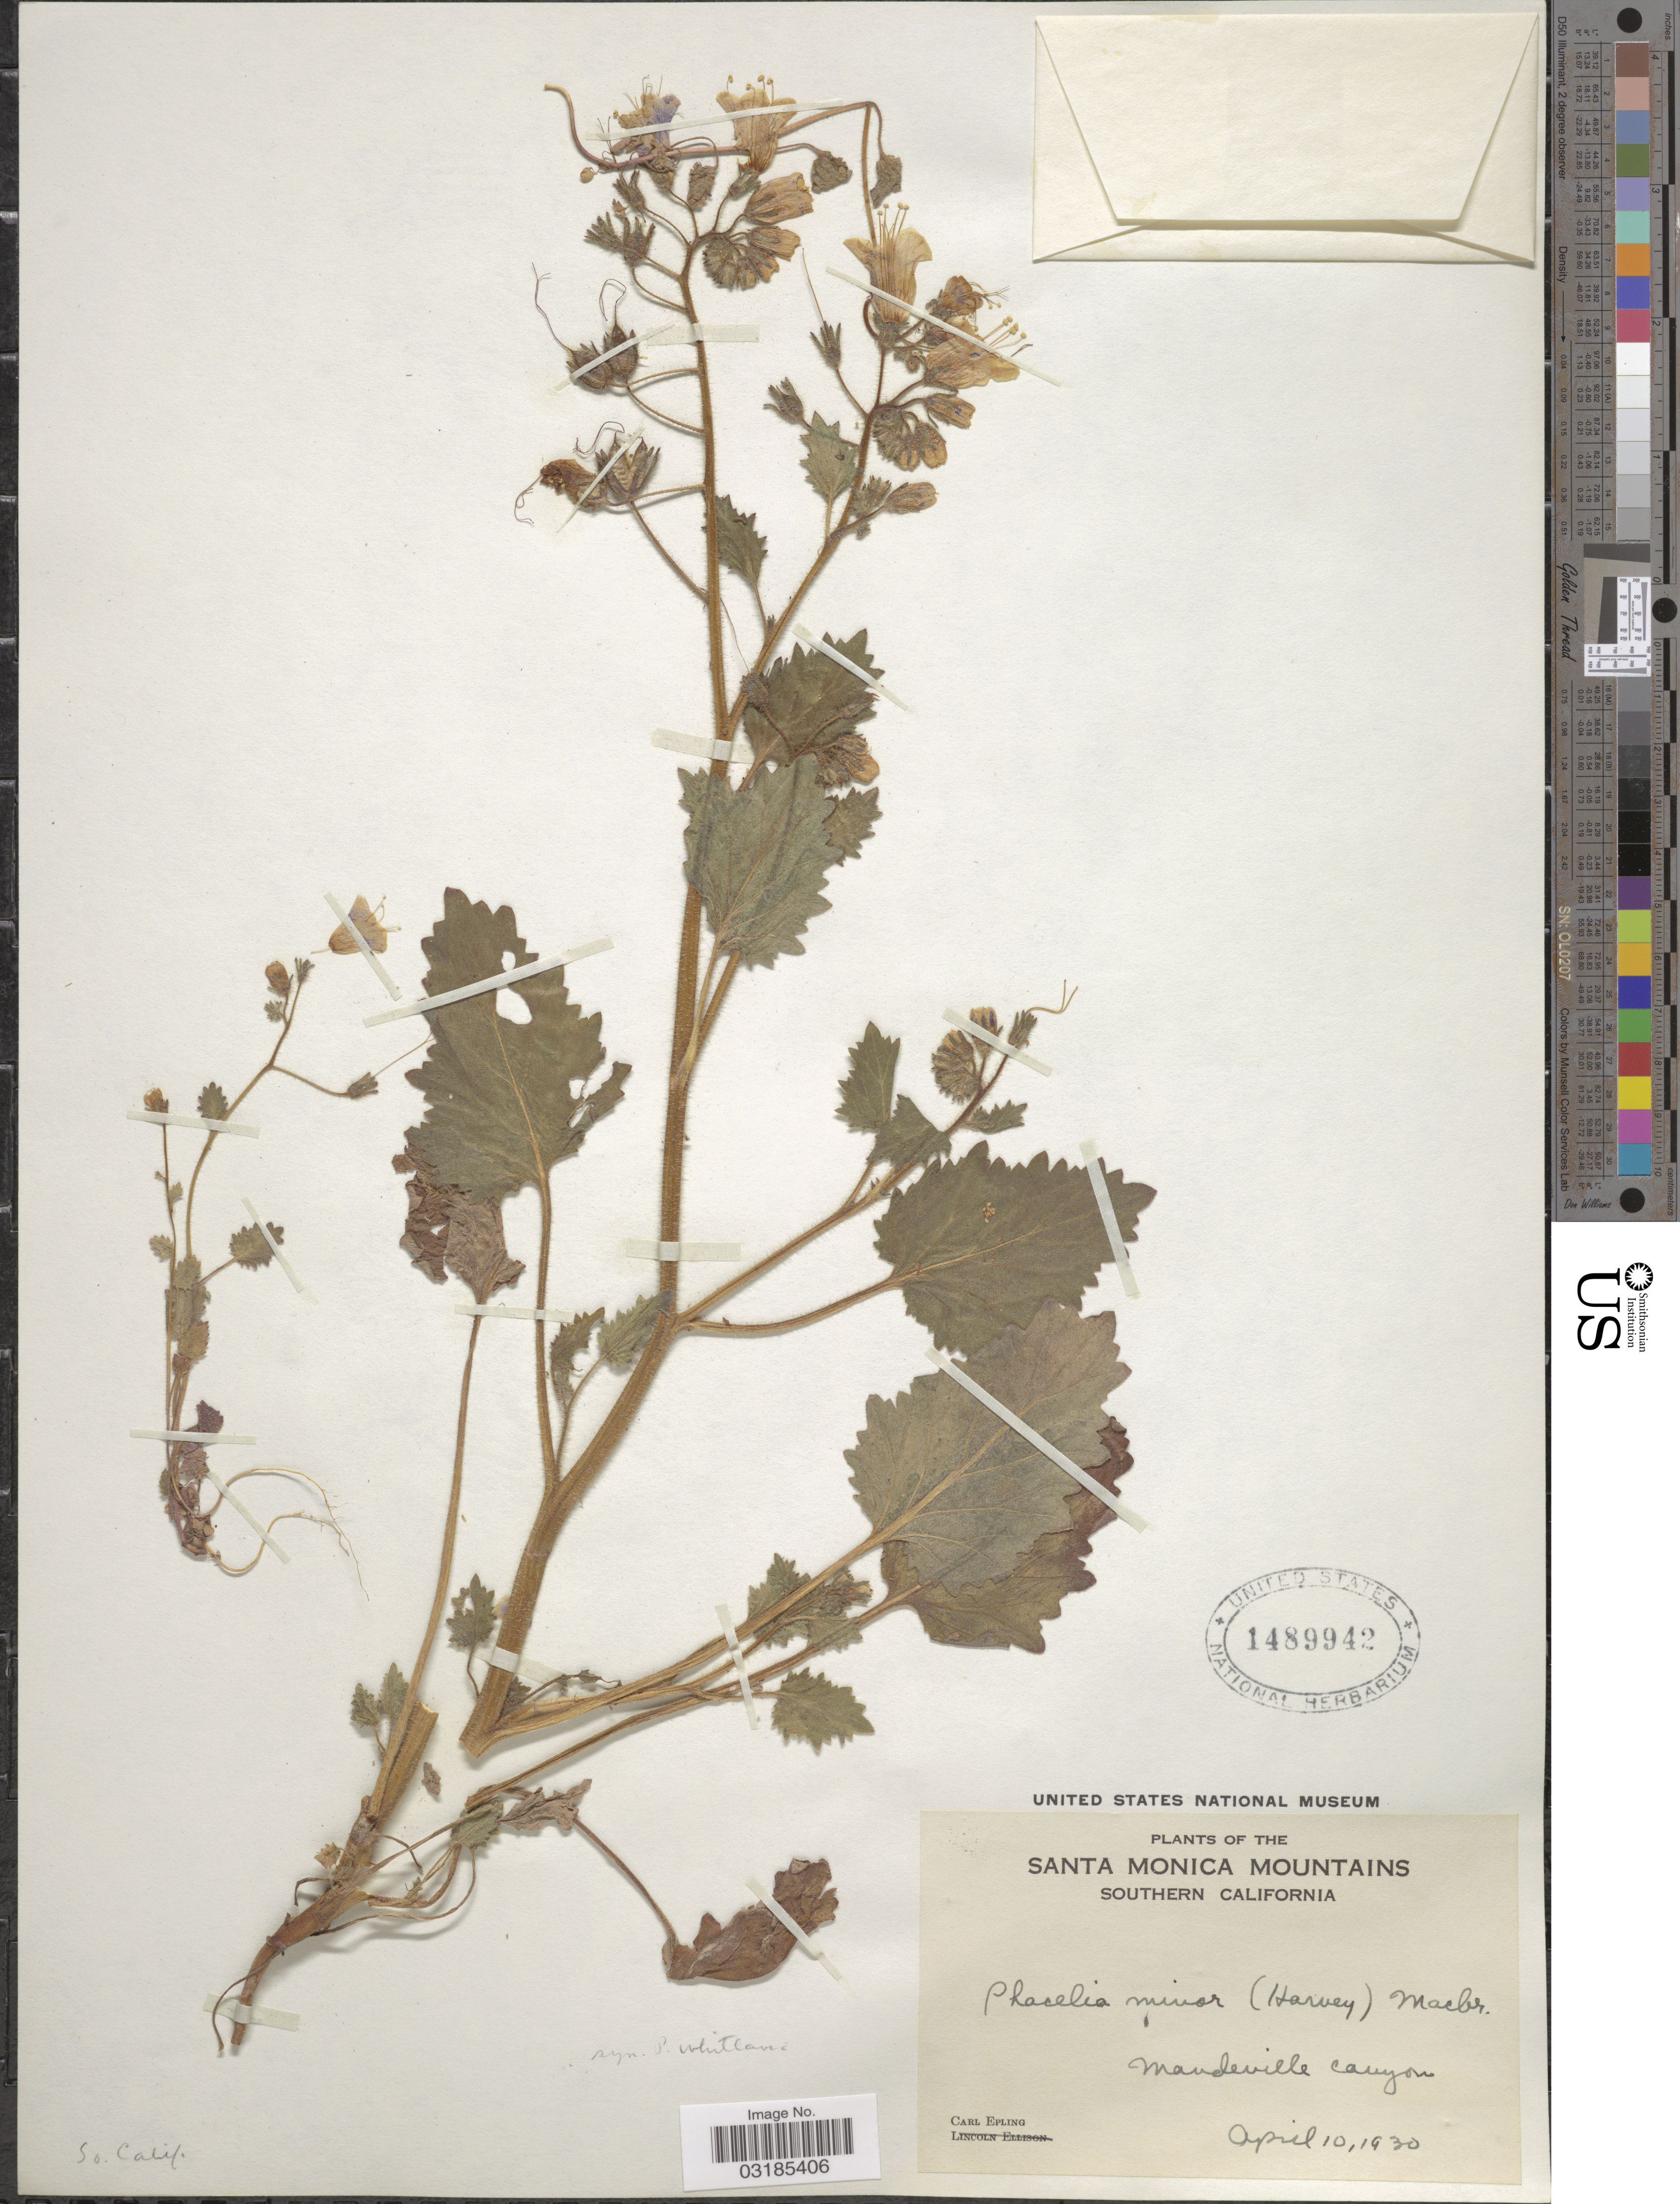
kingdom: Plantae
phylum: Tracheophyta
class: Magnoliopsida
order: Boraginales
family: Hydrophyllaceae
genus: Phacelia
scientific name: Phacelia minor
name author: (Harv.) Thell.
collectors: C. C. Epling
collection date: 1930-04-10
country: United States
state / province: California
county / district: Los Angeles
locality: Santa Monica Mountains. Southern California. Mandeville Canyon.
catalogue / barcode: US 1489942